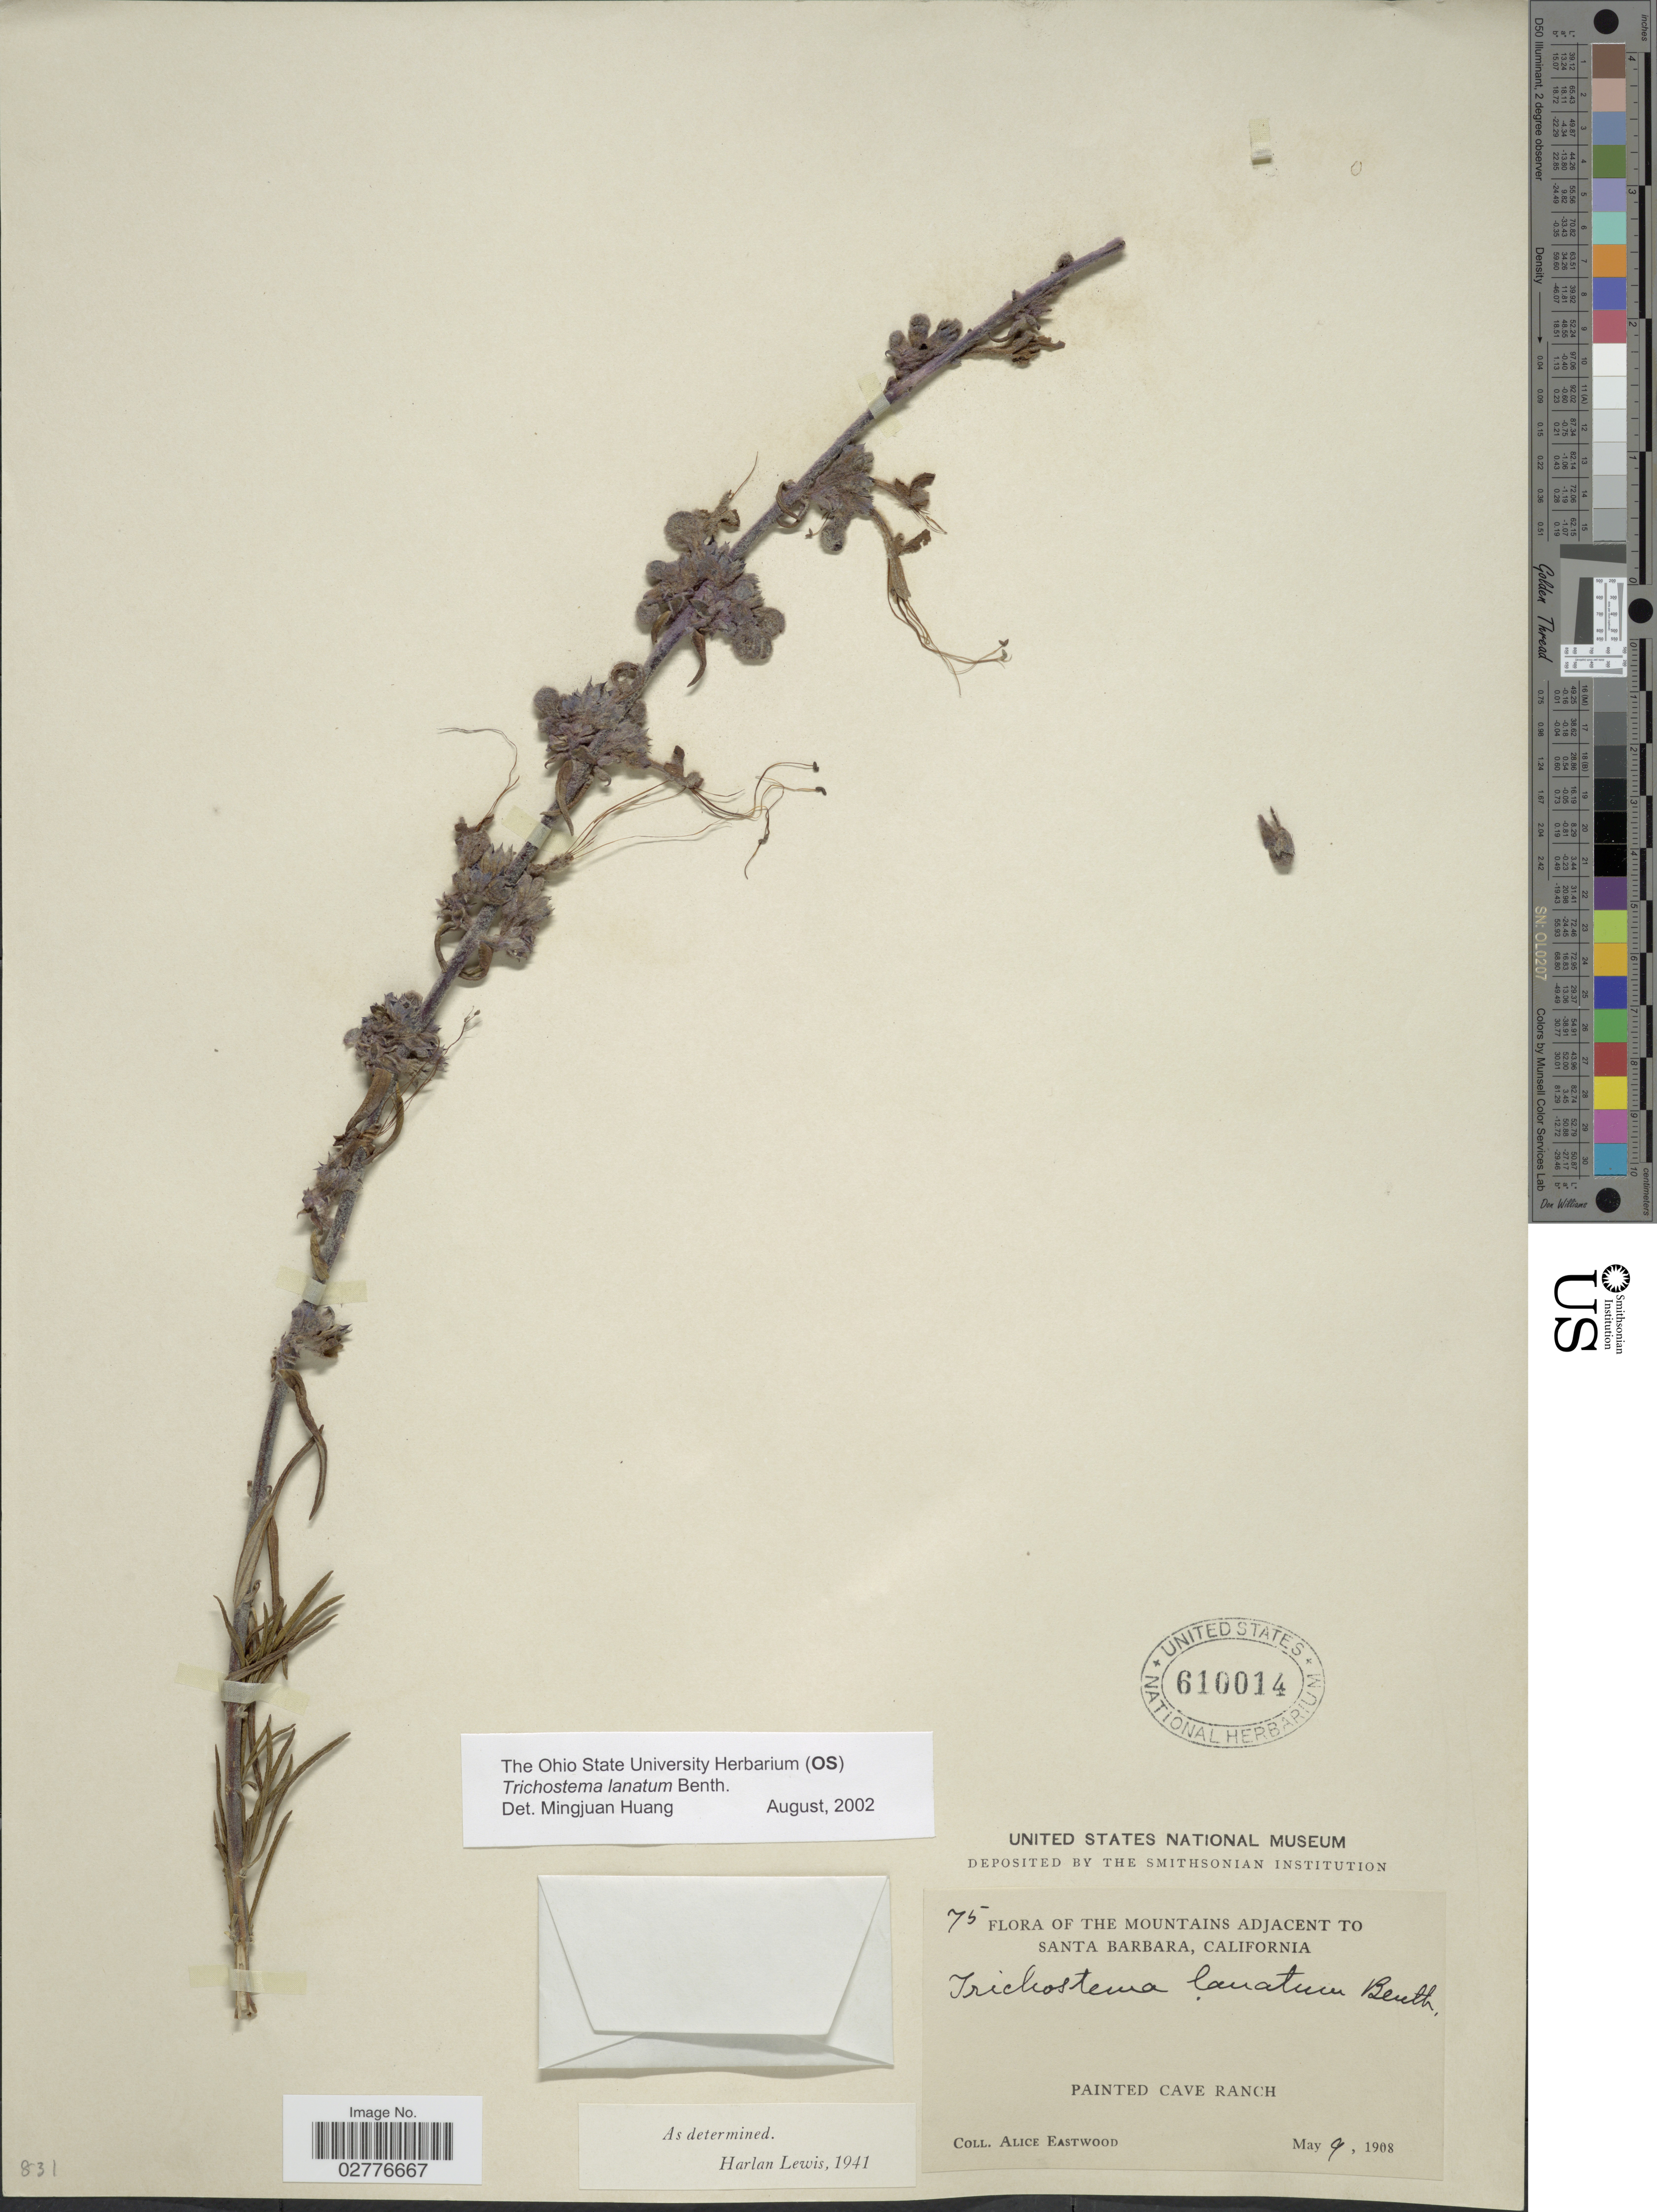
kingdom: Plantae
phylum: Tracheophyta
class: Magnoliopsida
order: Lamiales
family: Lamiaceae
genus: Trichostema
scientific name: Trichostema lanatum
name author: Benth.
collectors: A. Eastwood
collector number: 75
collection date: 1908-05-09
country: United States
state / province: California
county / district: Santa Barbara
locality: Mountains adjacent to Santa Barbara. Painted Cave Ranch.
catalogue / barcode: US 610014